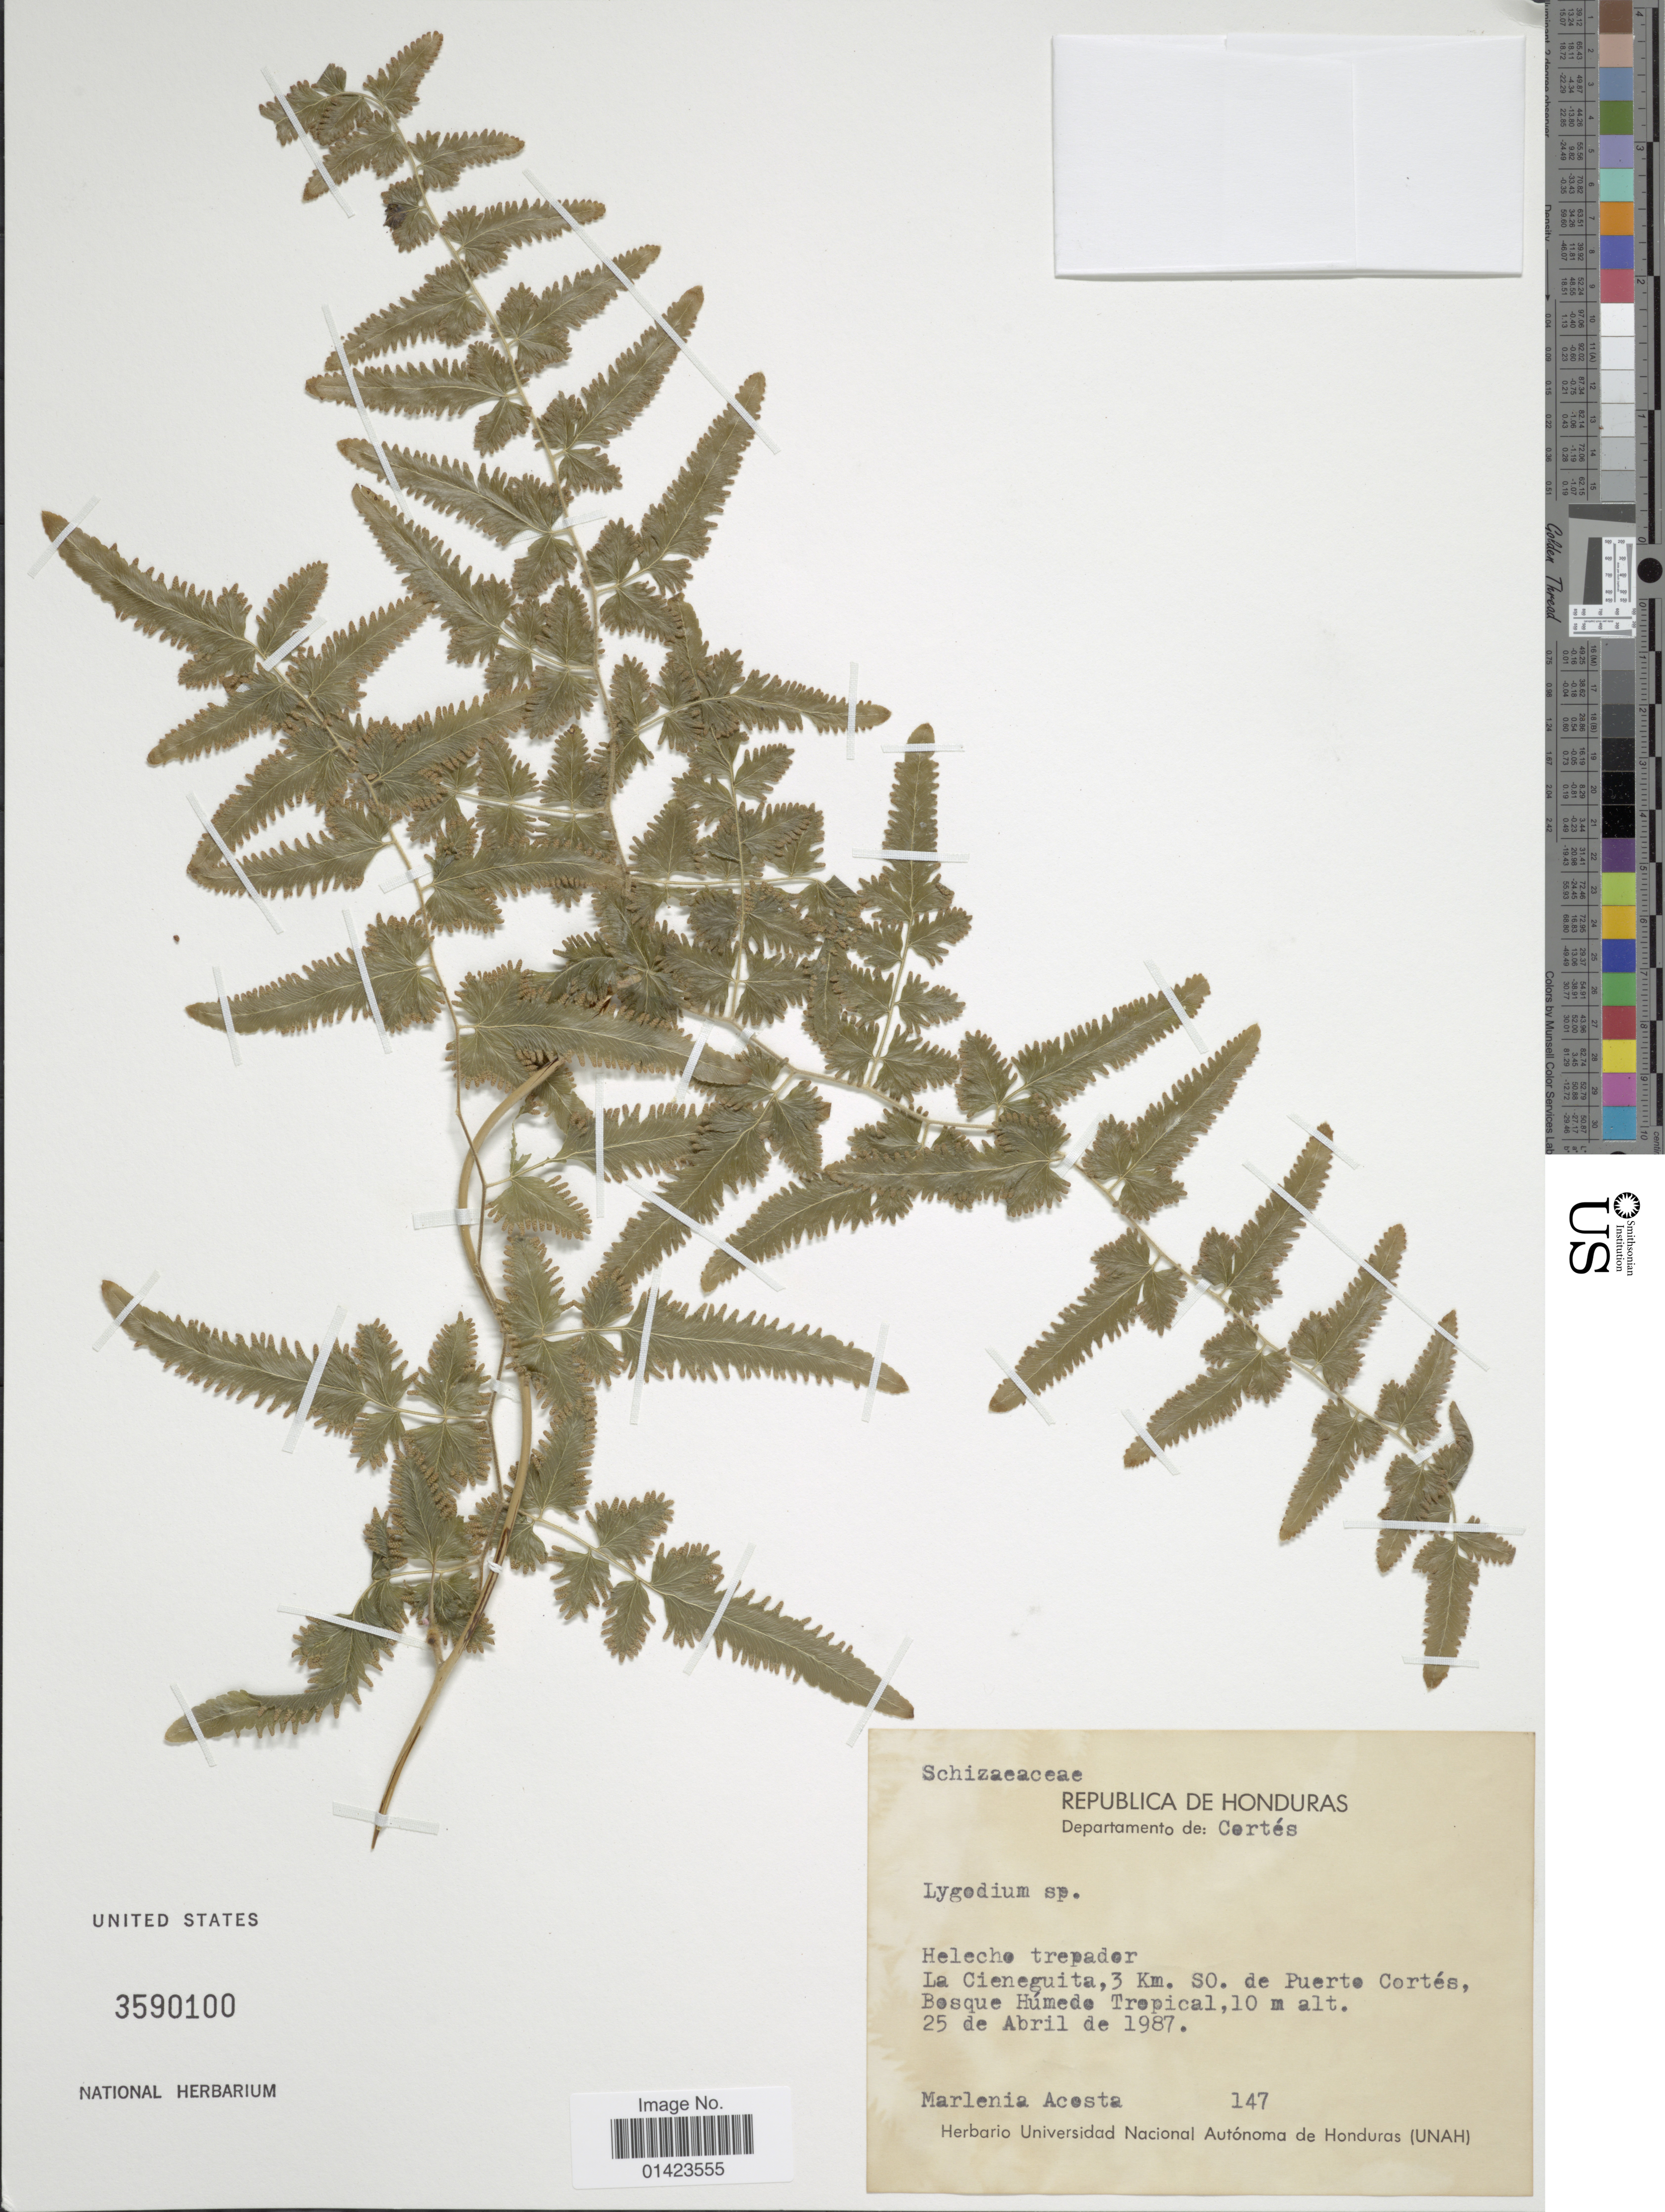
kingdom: Plantae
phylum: Tracheophyta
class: Polypodiopsida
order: Schizaeales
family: Lygodiaceae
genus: Lygodium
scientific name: Lygodium sp.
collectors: M. Acosta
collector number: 147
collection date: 1987-04-25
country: Honduras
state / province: Cortés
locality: Departamento de Cortés, La Cieneguita, 3km SO de Puerto Cortés, Bosque Humedo Tropical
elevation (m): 10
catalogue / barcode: US 3590100